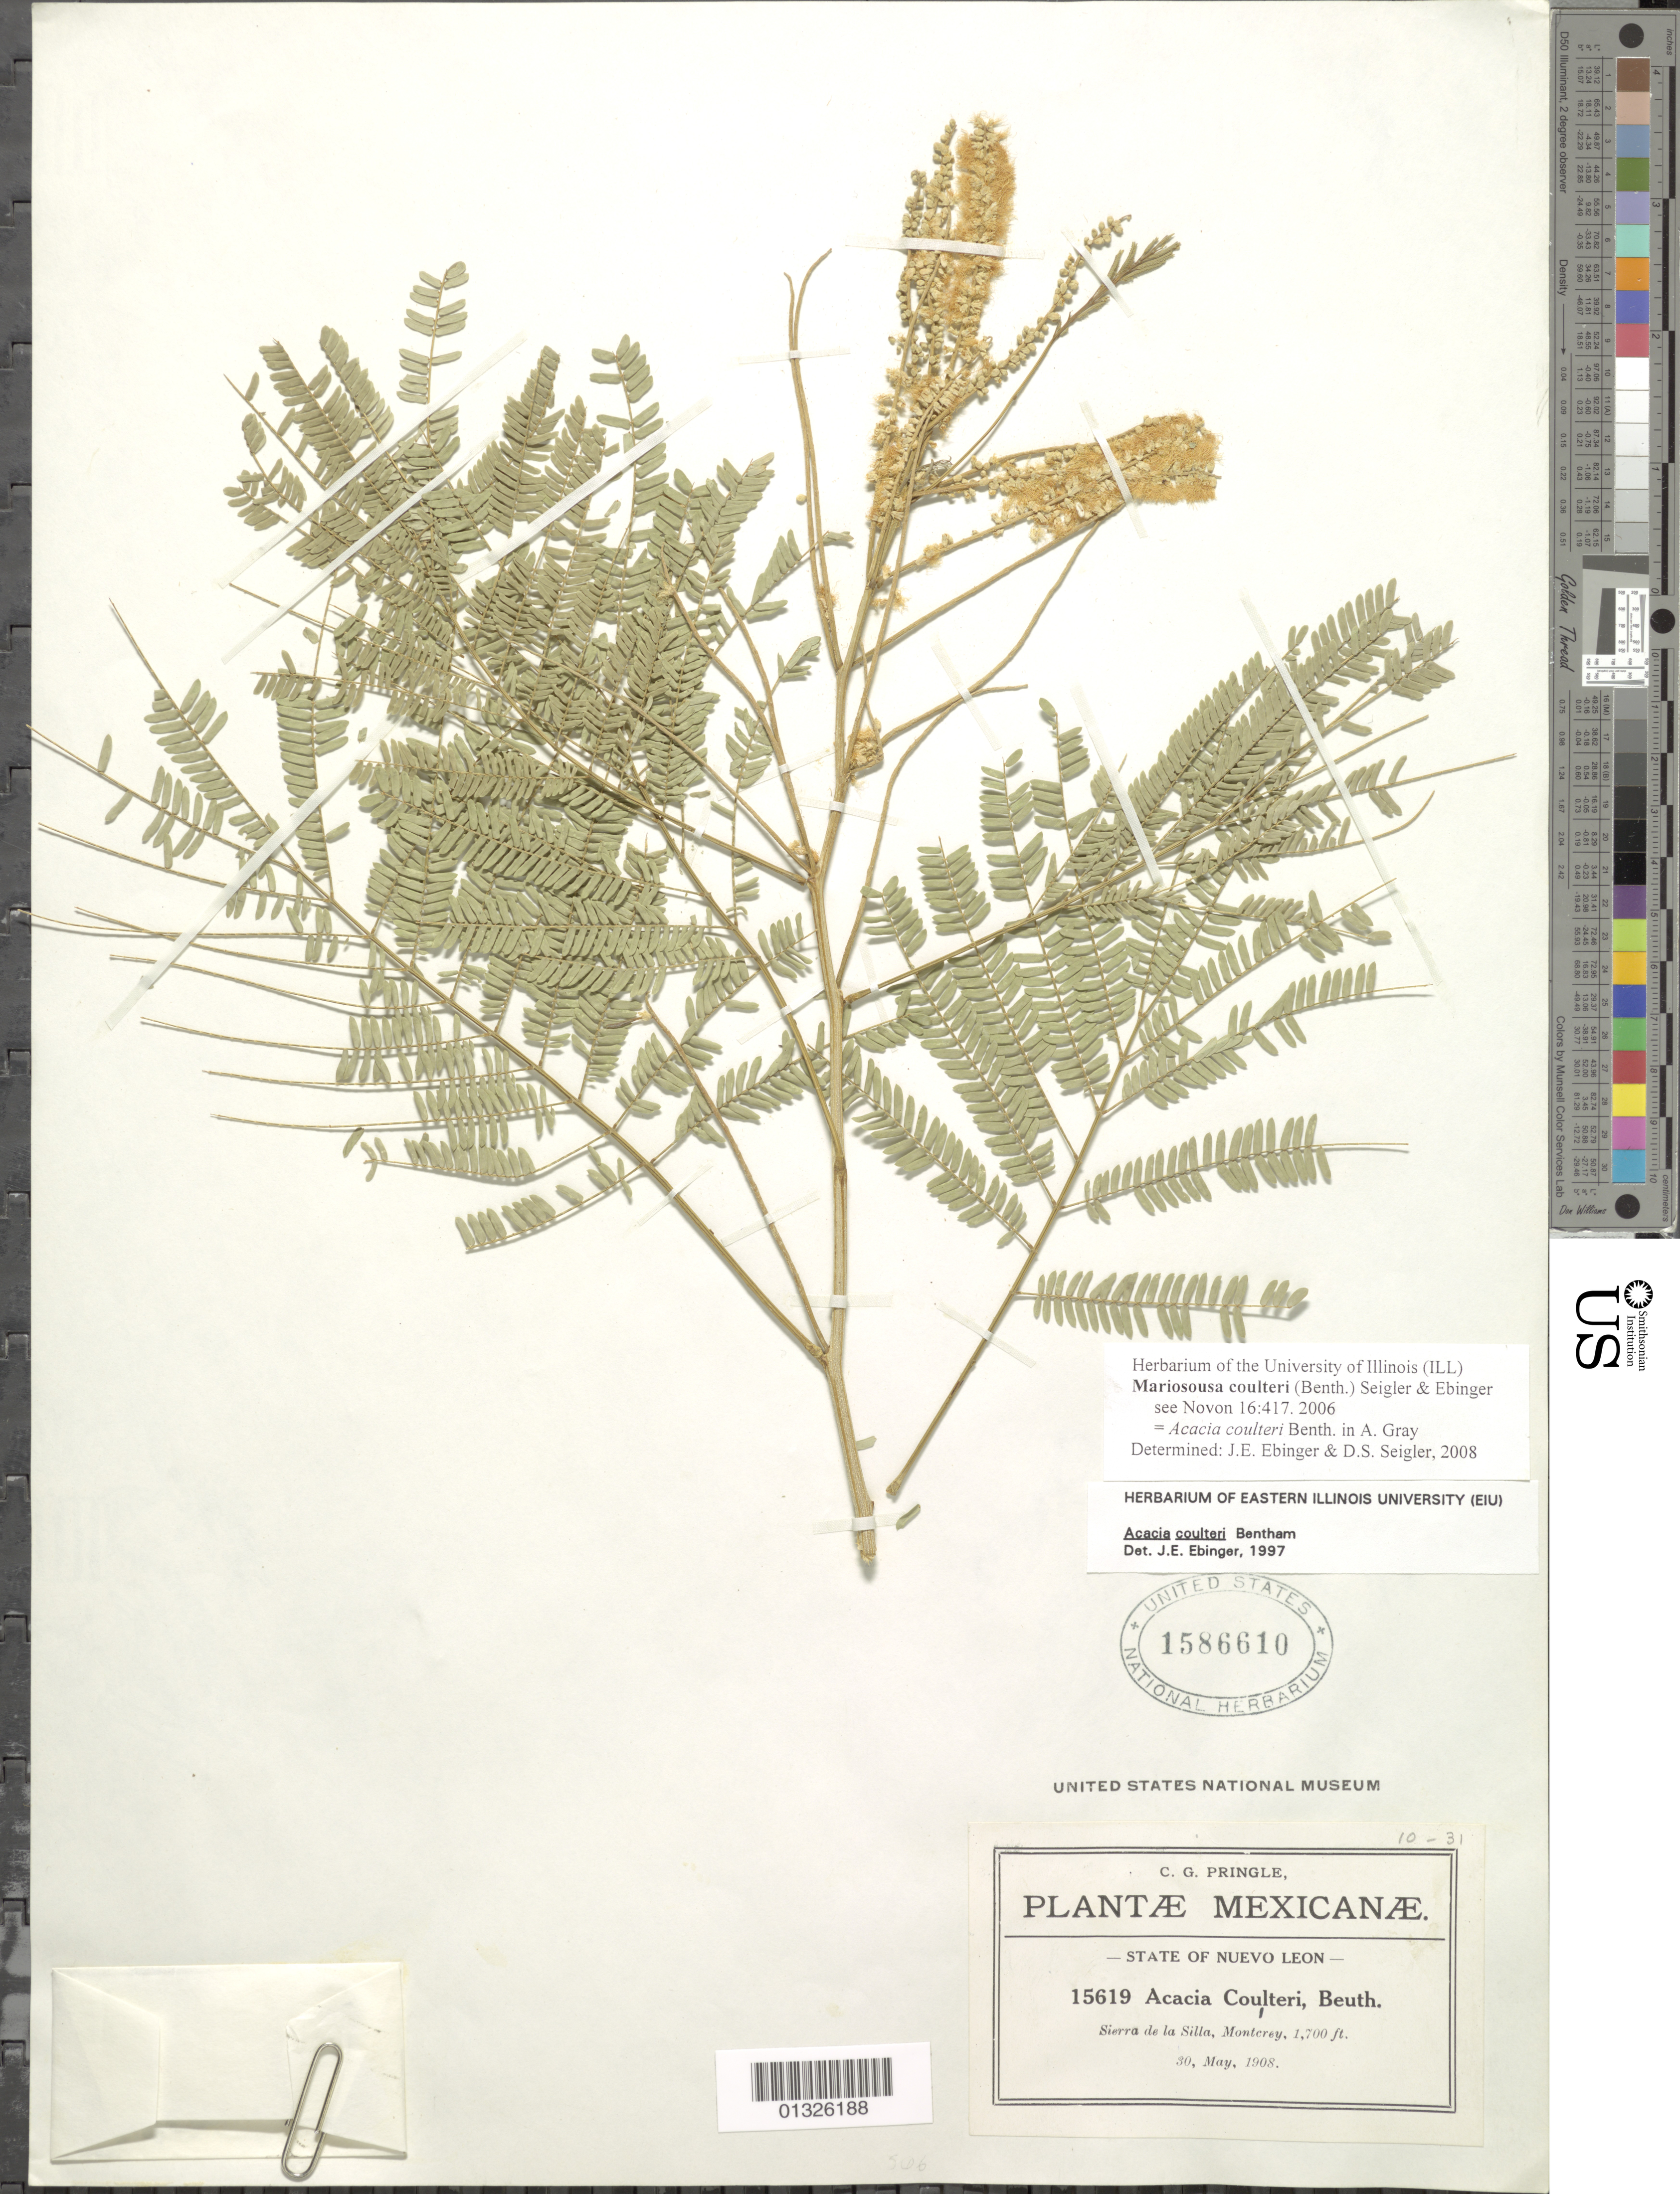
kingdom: Plantae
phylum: Tracheophyta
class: Magnoliopsida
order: Fabales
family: Fabaceae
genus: Mariosousa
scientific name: Mariosousa coulteri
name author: (Benth.) Seigler & Ebinger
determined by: Ebinger, J. E.; Seigler, David S.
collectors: C. G. Pringle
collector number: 15619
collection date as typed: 30 May 1908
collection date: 1908-05-30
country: Mexico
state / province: Nuevo León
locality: Sierra de la Silla, Monterey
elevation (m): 518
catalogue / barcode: US 1586610